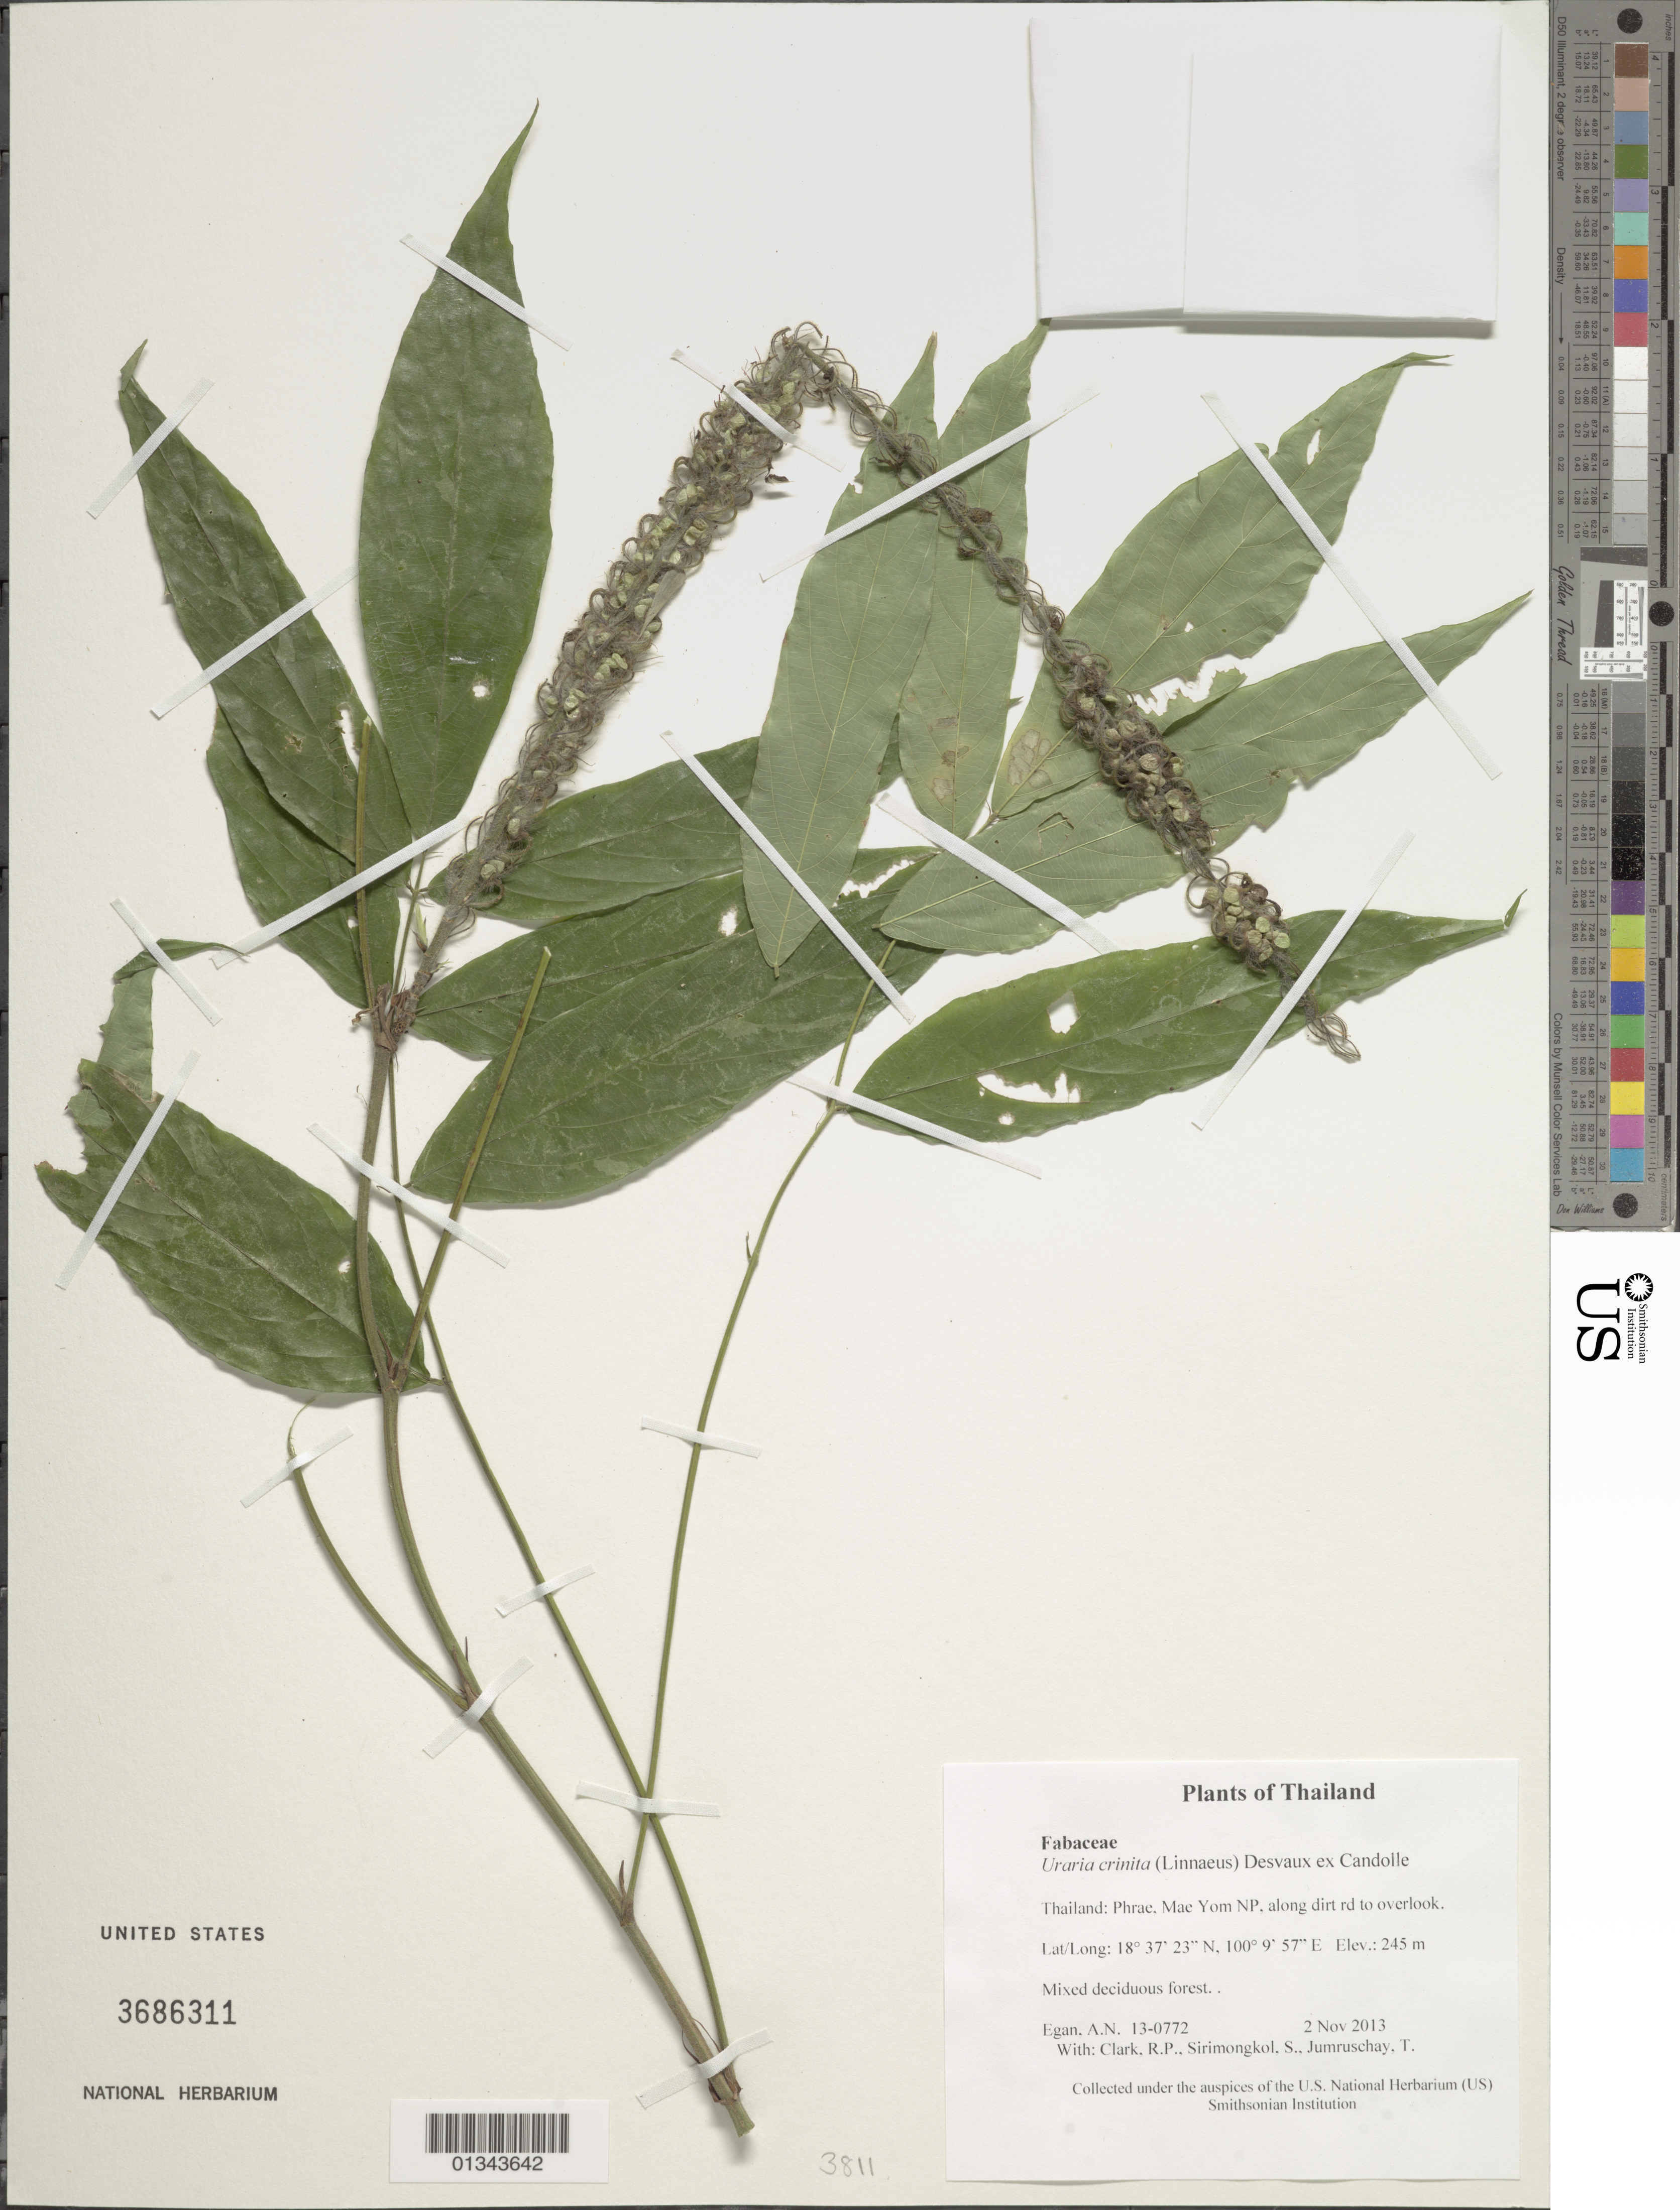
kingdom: Plantae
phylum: Tracheophyta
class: Magnoliopsida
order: Fabales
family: Fabaceae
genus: Uraria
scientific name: Uraria crinita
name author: (L.) Desv.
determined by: Egan, Ashley N., (US), Smithsonian Institution - National Museum of Natural History (UNITED STATES)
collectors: A. N. Egan, R. P. Clark, S. Sirimongkol & T. Jumruschay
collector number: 13-0772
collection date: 2013-11-02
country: Thailand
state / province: Phrae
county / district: Song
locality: Mae Yom NP, along dirt rd to overlook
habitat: Mixed deciduous forest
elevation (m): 245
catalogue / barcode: US 3686311